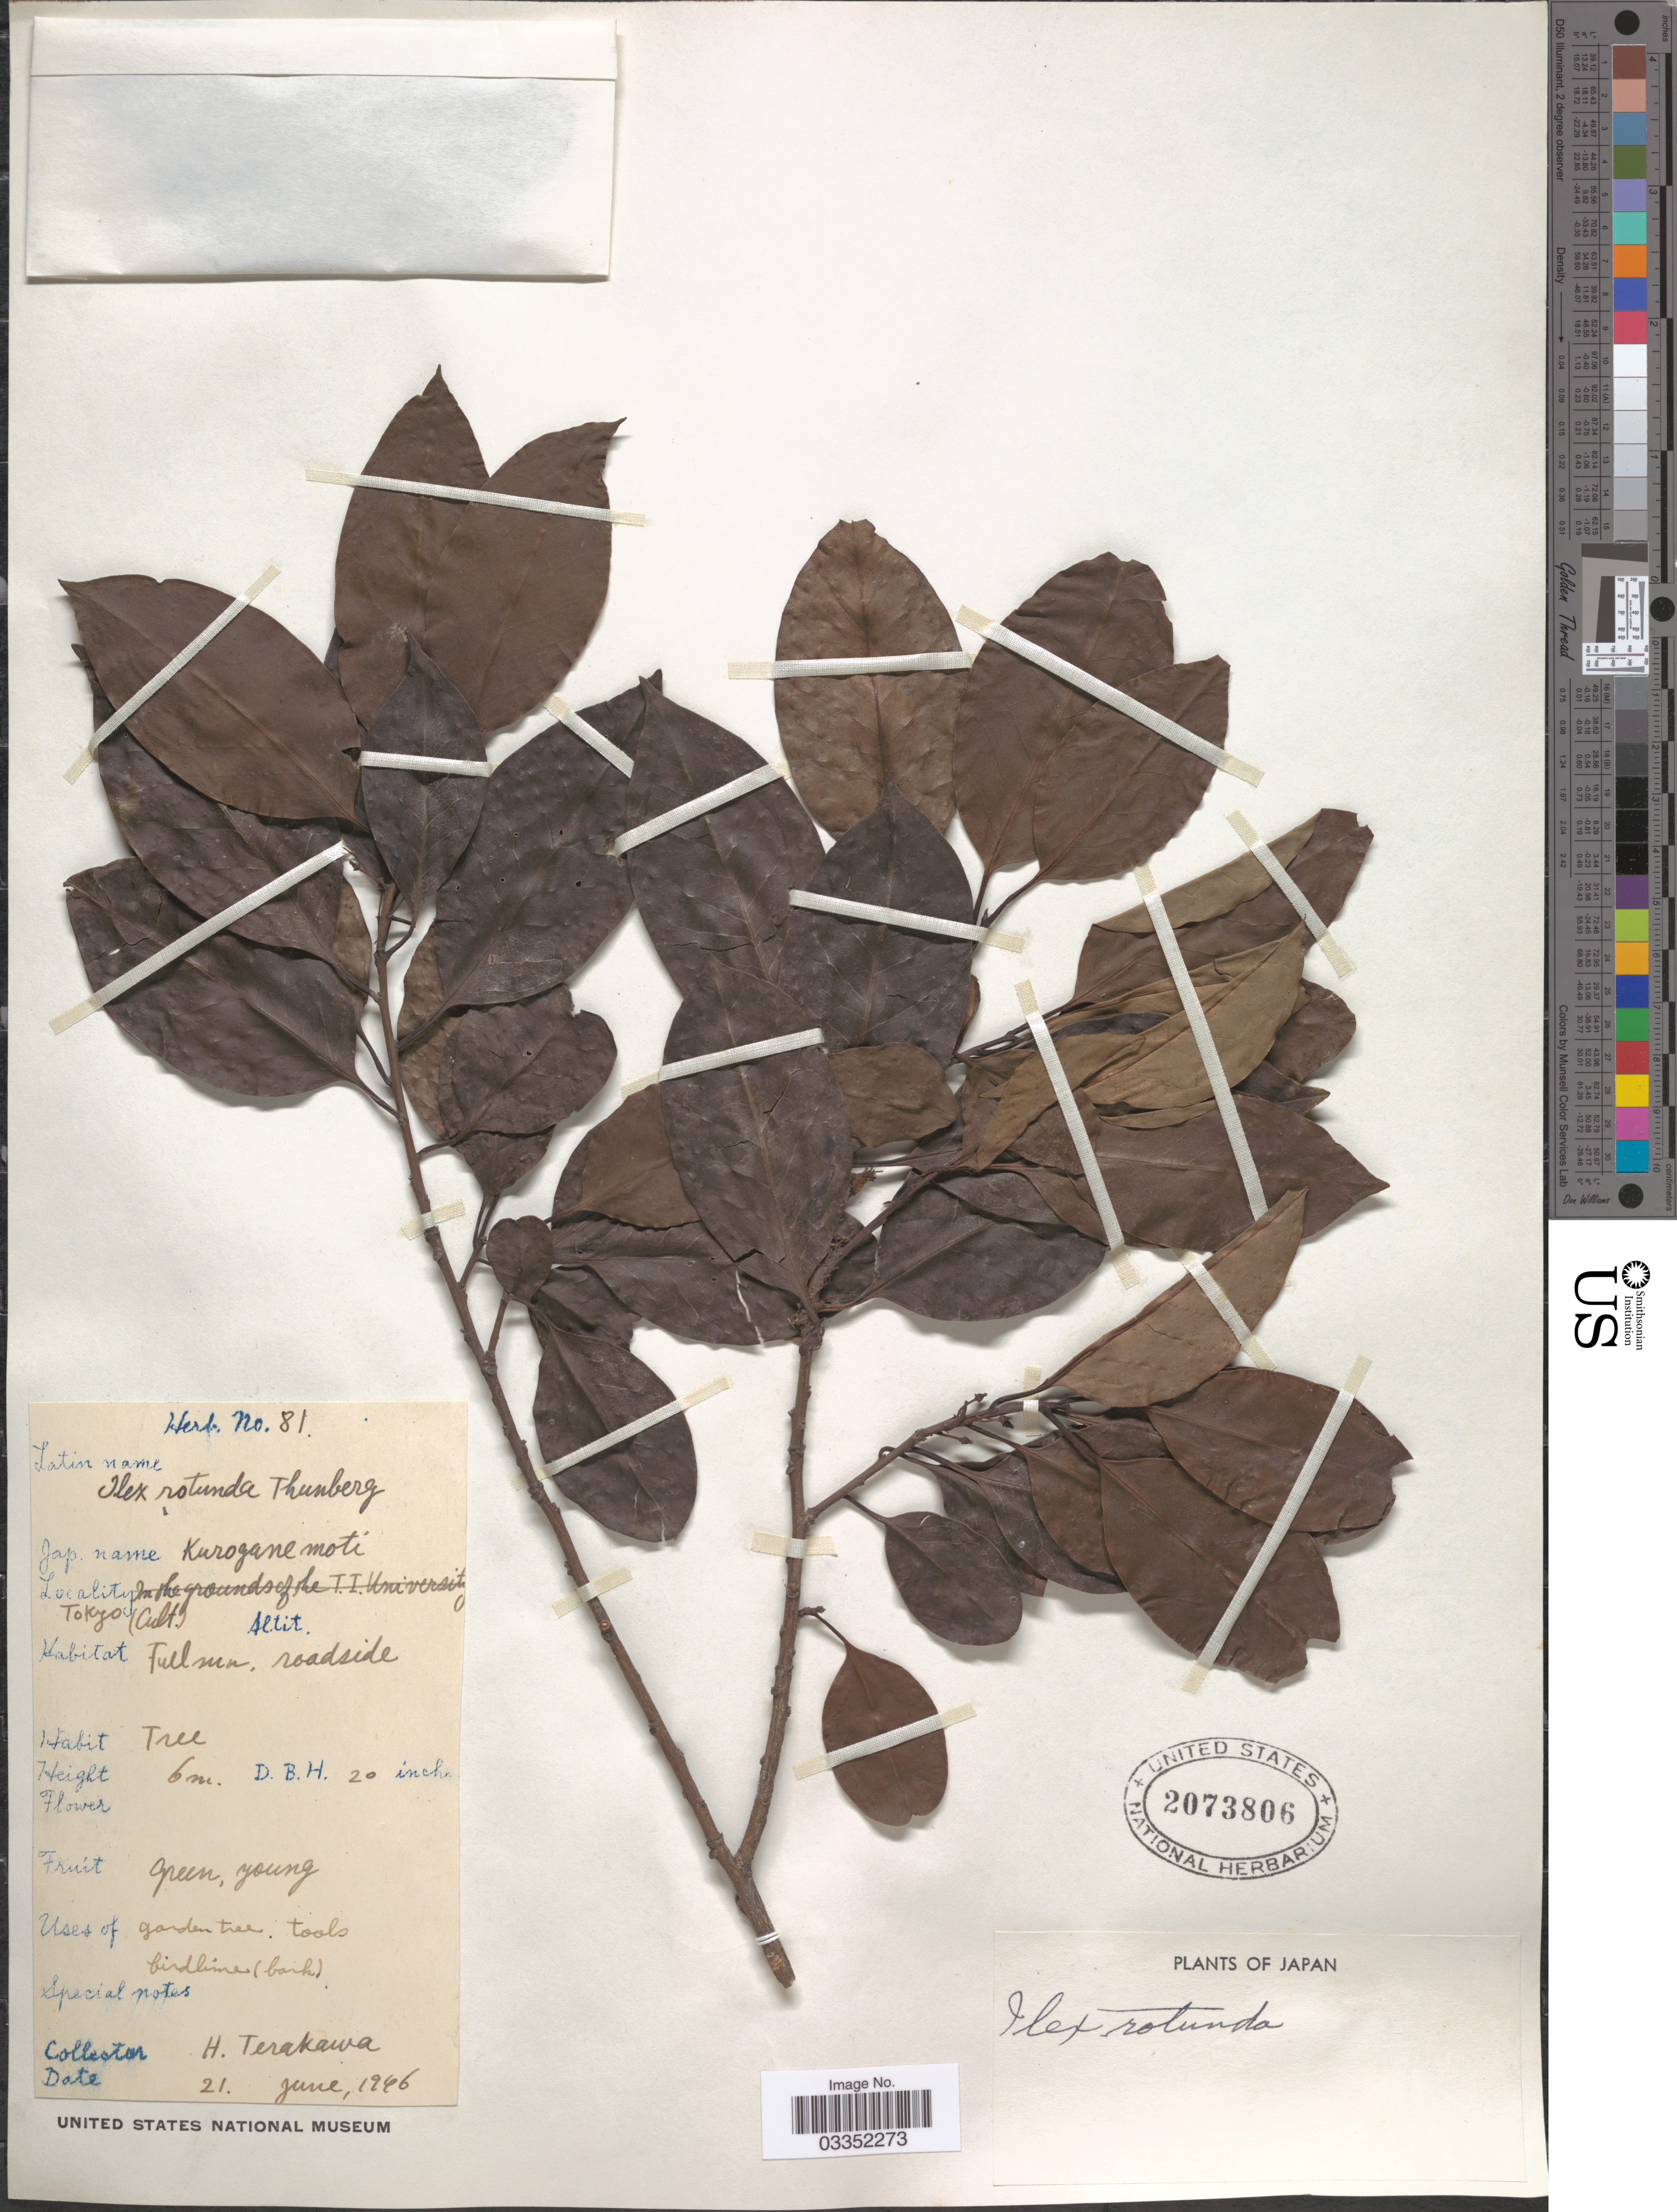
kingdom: Plantae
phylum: Tracheophyta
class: Magnoliopsida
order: Aquifoliales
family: Aquifoliaceae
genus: Ilex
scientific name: Ilex rotunda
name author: Thunb.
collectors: H. Terakawa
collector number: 81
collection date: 1946-06-21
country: Japan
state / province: Tokyo, Federal City of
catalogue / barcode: US 2073806